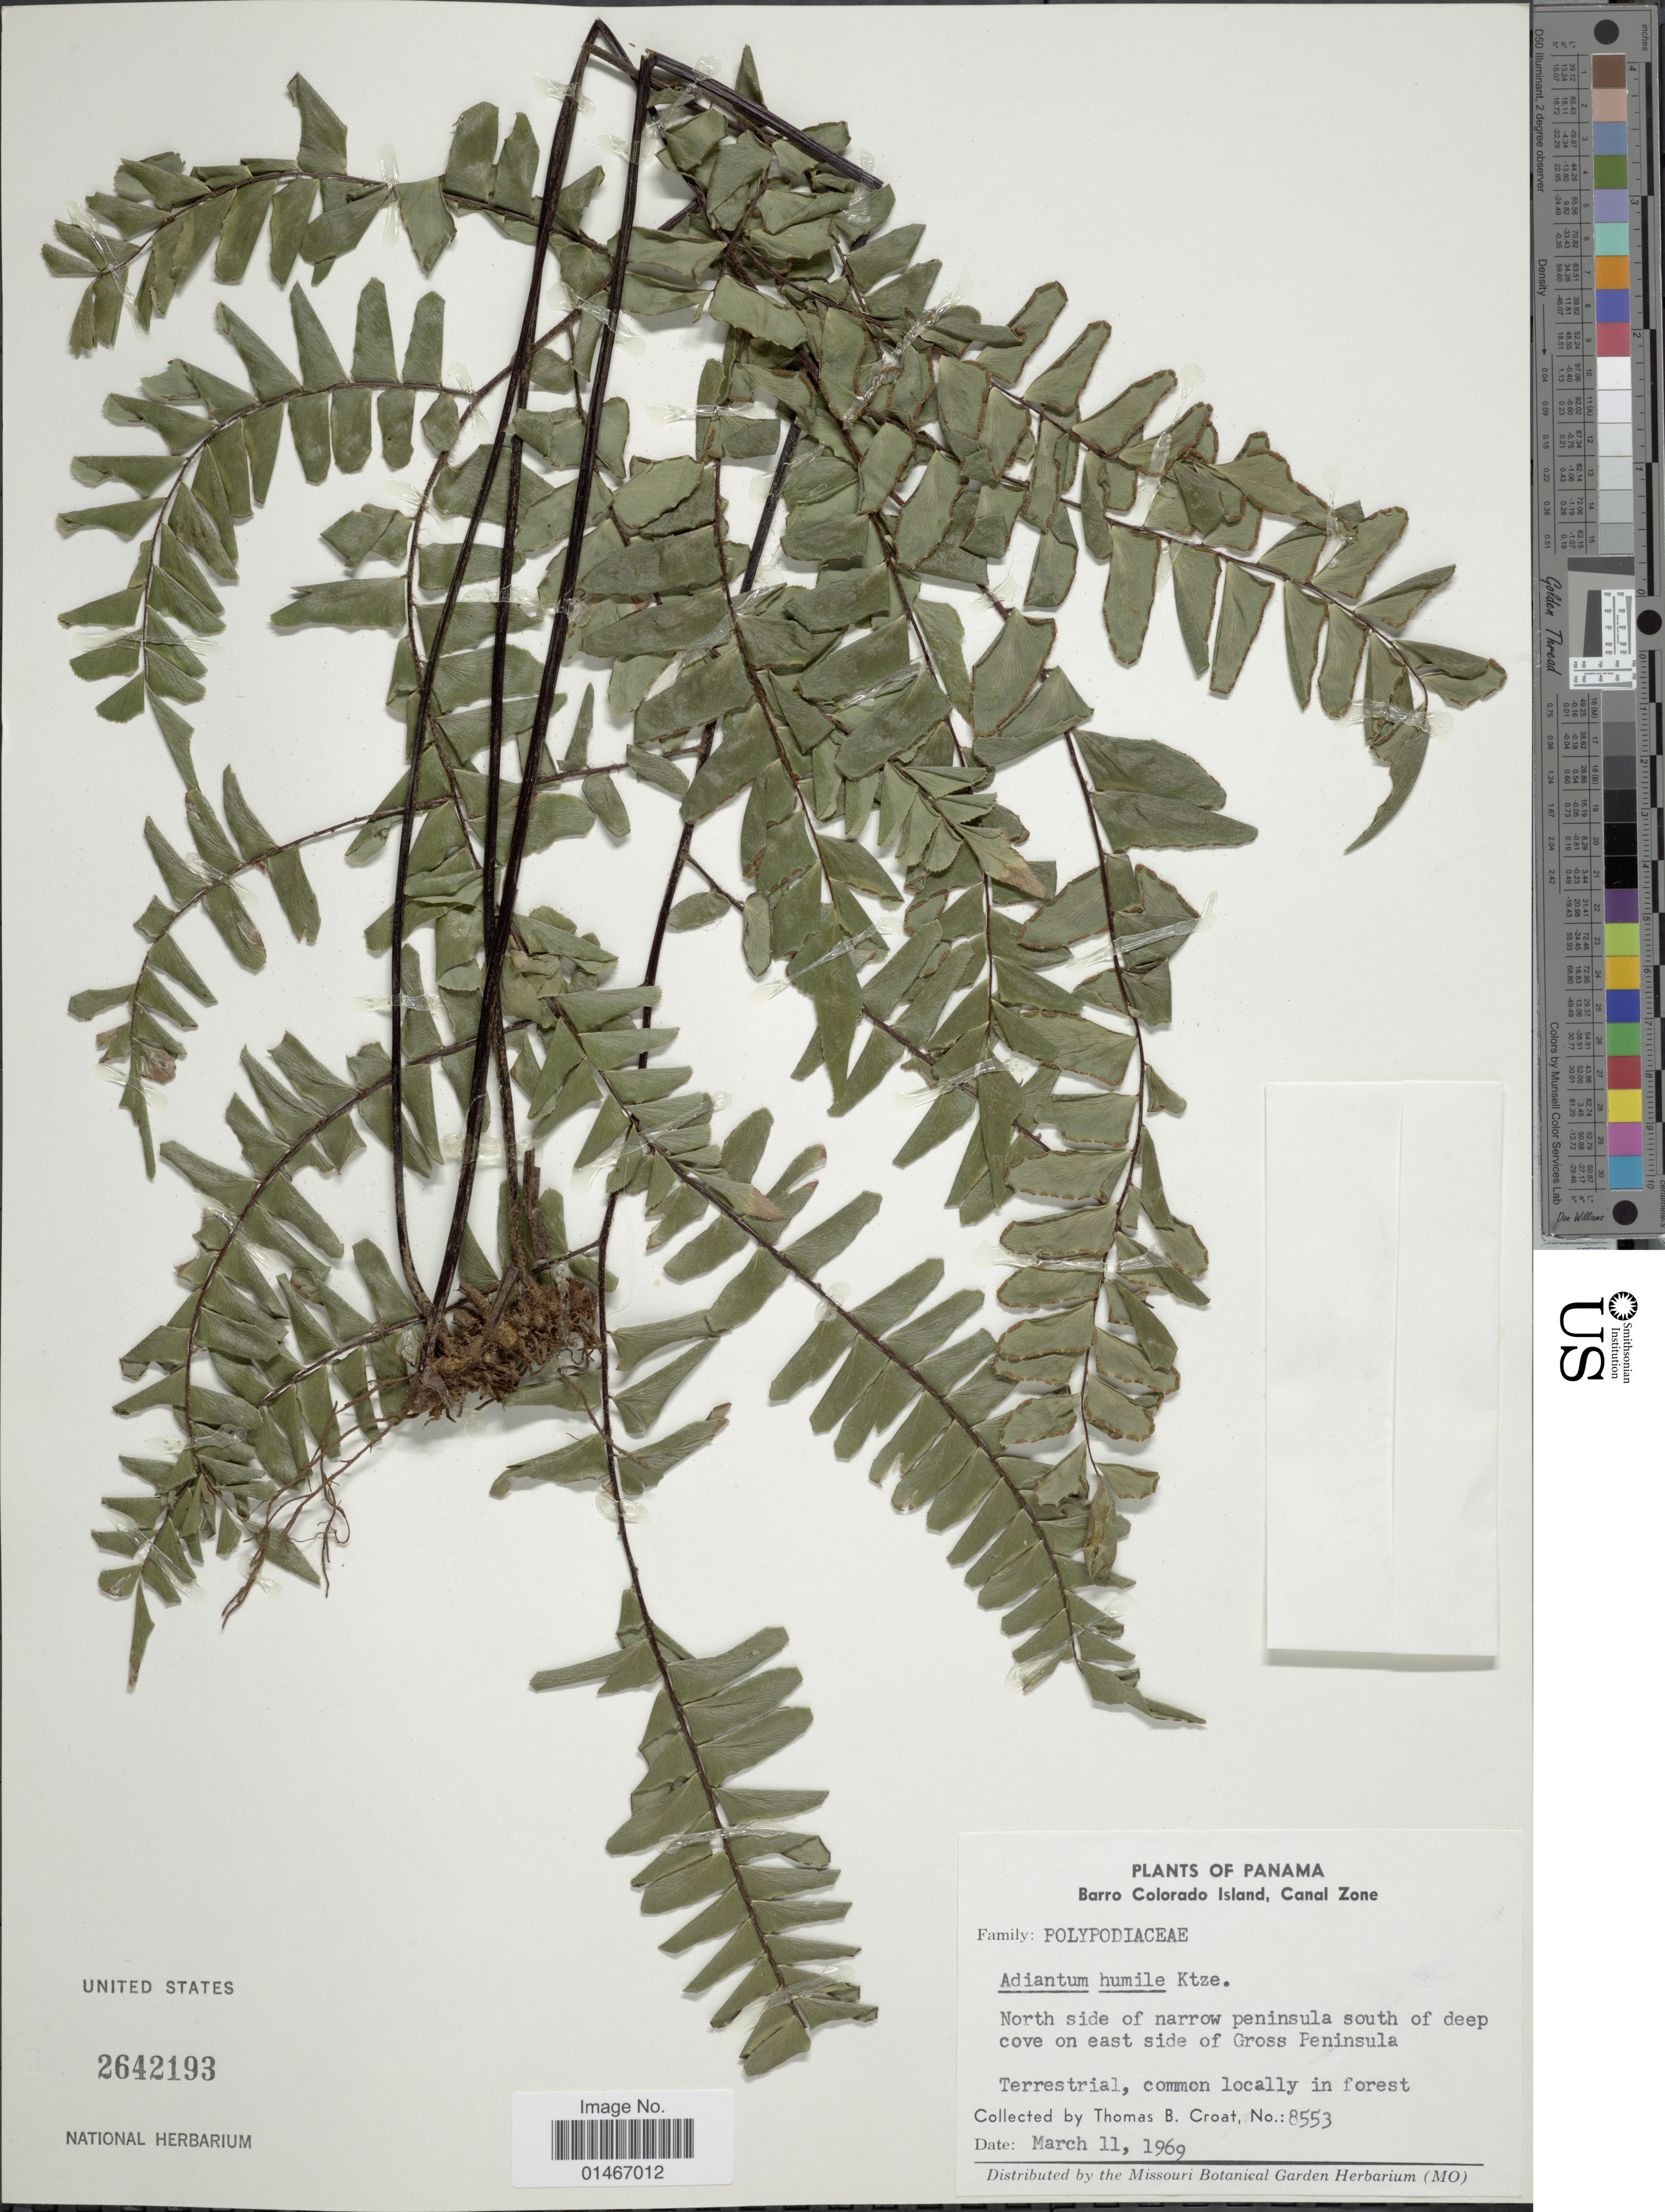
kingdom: Plantae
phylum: Tracheophyta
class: Polypodiopsida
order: Polypodiales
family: Pteridaceae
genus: Adiantum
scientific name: Adiantum killipii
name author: Maxon & Weath.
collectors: T. B. Croat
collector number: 8553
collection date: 1969-03-11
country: Panama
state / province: Panamá Oeste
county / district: Canal Zone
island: Barro Colorado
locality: Barro Colorado Island, Canal Zone. North side of narrow peninsula south of deep cove on east side of Gross Peninsula.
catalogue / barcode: US 2642193